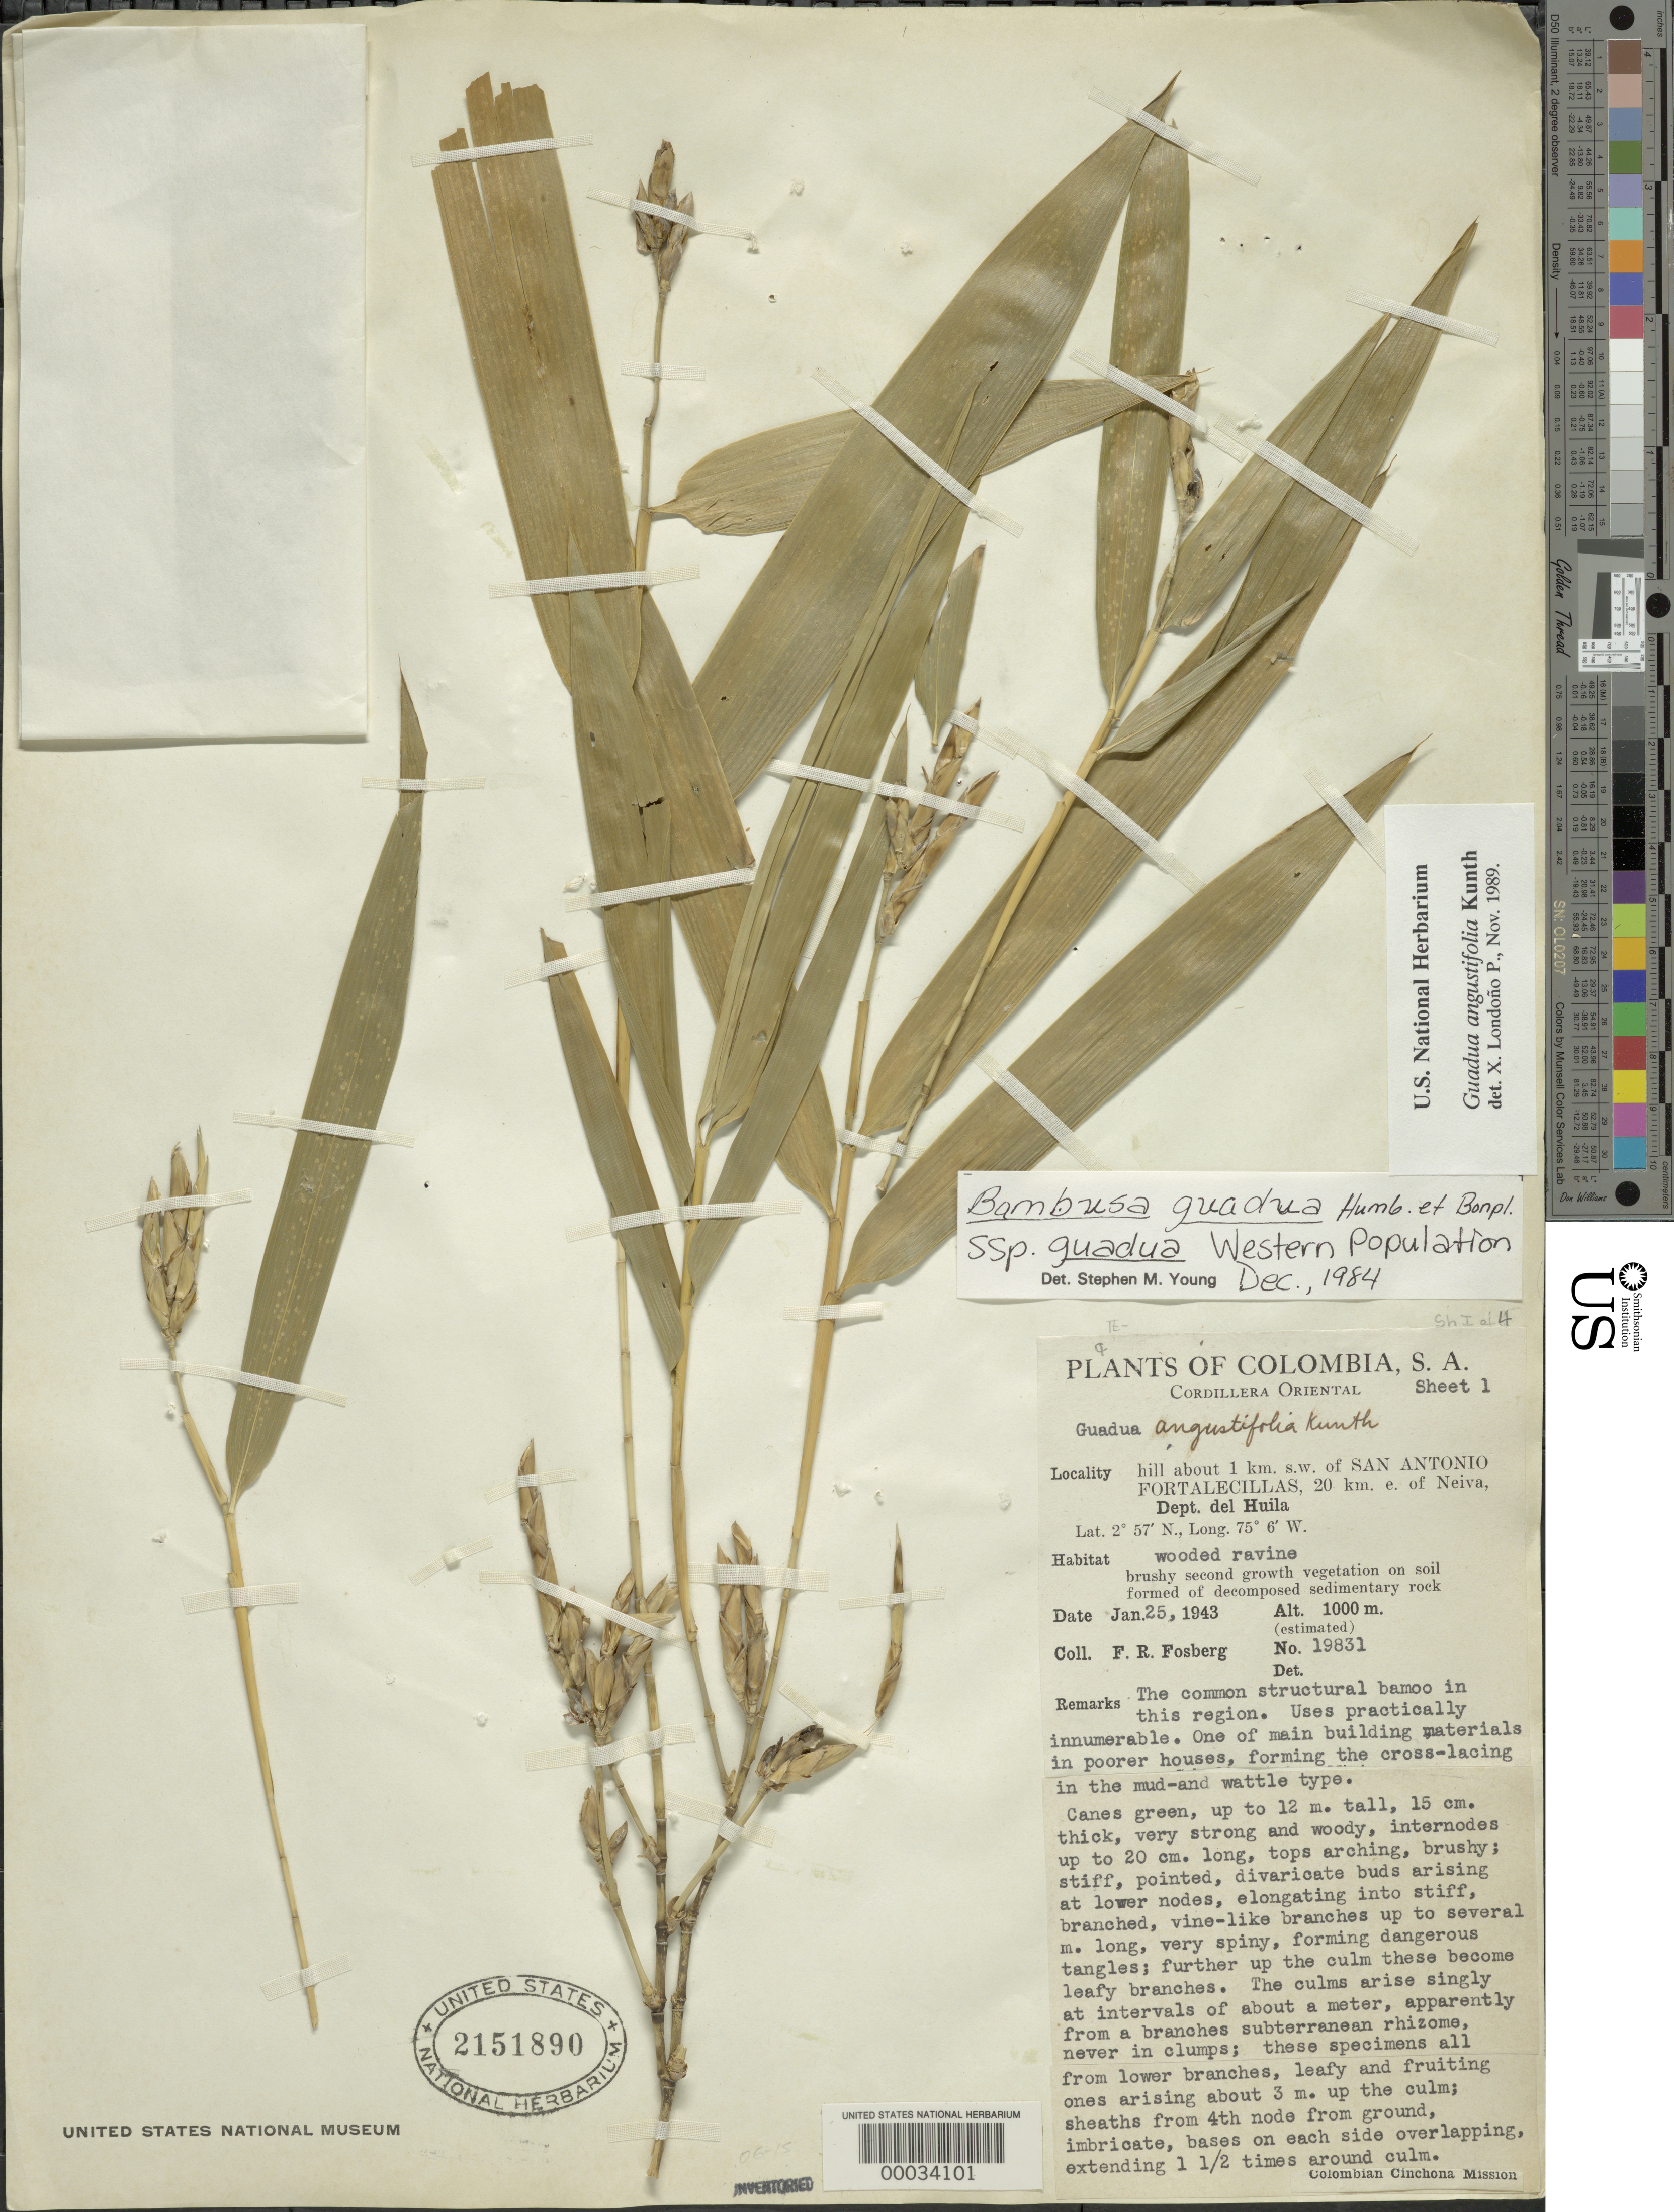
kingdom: Plantae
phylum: Tracheophyta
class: Liliopsida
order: Poales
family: Poaceae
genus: Guadua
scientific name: Guadua angustifolia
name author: Kunth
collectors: F. R. Fosberg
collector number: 19831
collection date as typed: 25 Jan 1943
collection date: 1943-01-25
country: Colombia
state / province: Huila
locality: About 1 km SW of San Antonia Fortalecillas, 20 km E of Neiva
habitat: Wooded ravine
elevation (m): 1000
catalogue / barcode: US 2151890